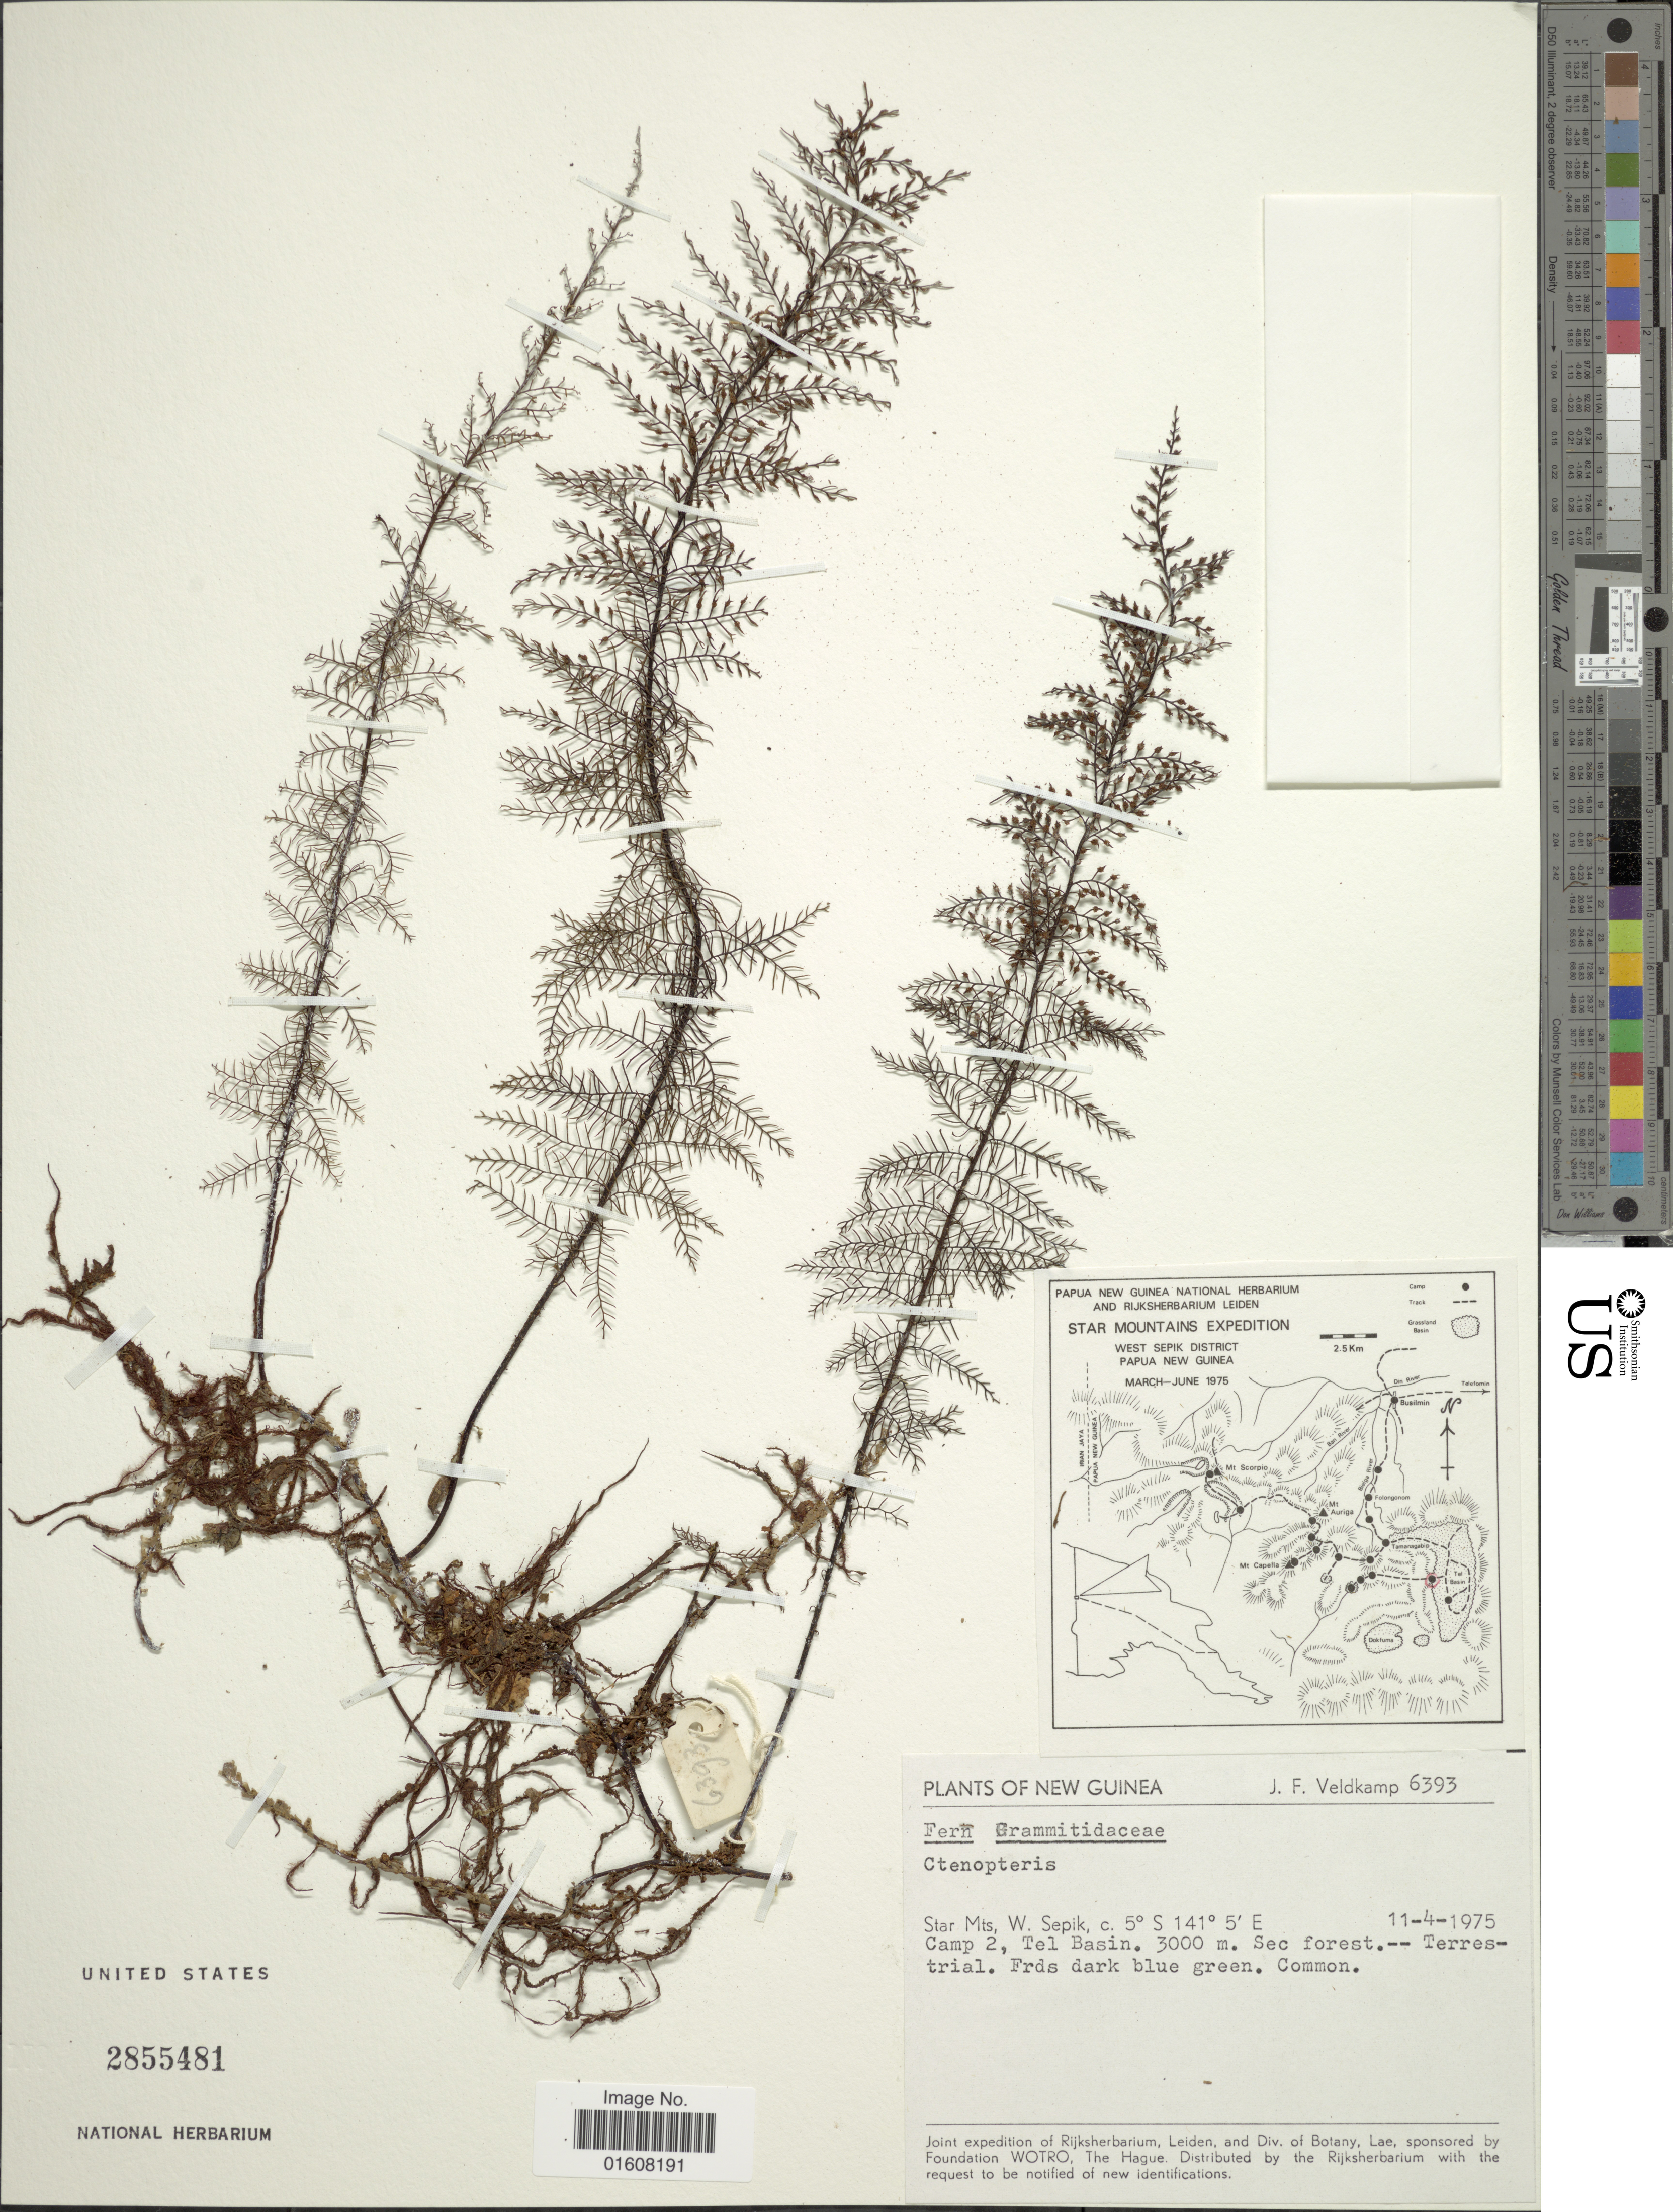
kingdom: Plantae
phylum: Tracheophyta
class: Polypodiopsida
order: Polypodiales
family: Polypodiaceae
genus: Grammitis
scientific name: Grammitis sp.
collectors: J. F. Veldkamp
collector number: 6393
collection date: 1975-04-11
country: Papua New Guinea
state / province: Sandaun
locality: New Guinea. Star Mts, W. Sepik, Camp 2, Tel Basin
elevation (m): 3000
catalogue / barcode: US 2855481